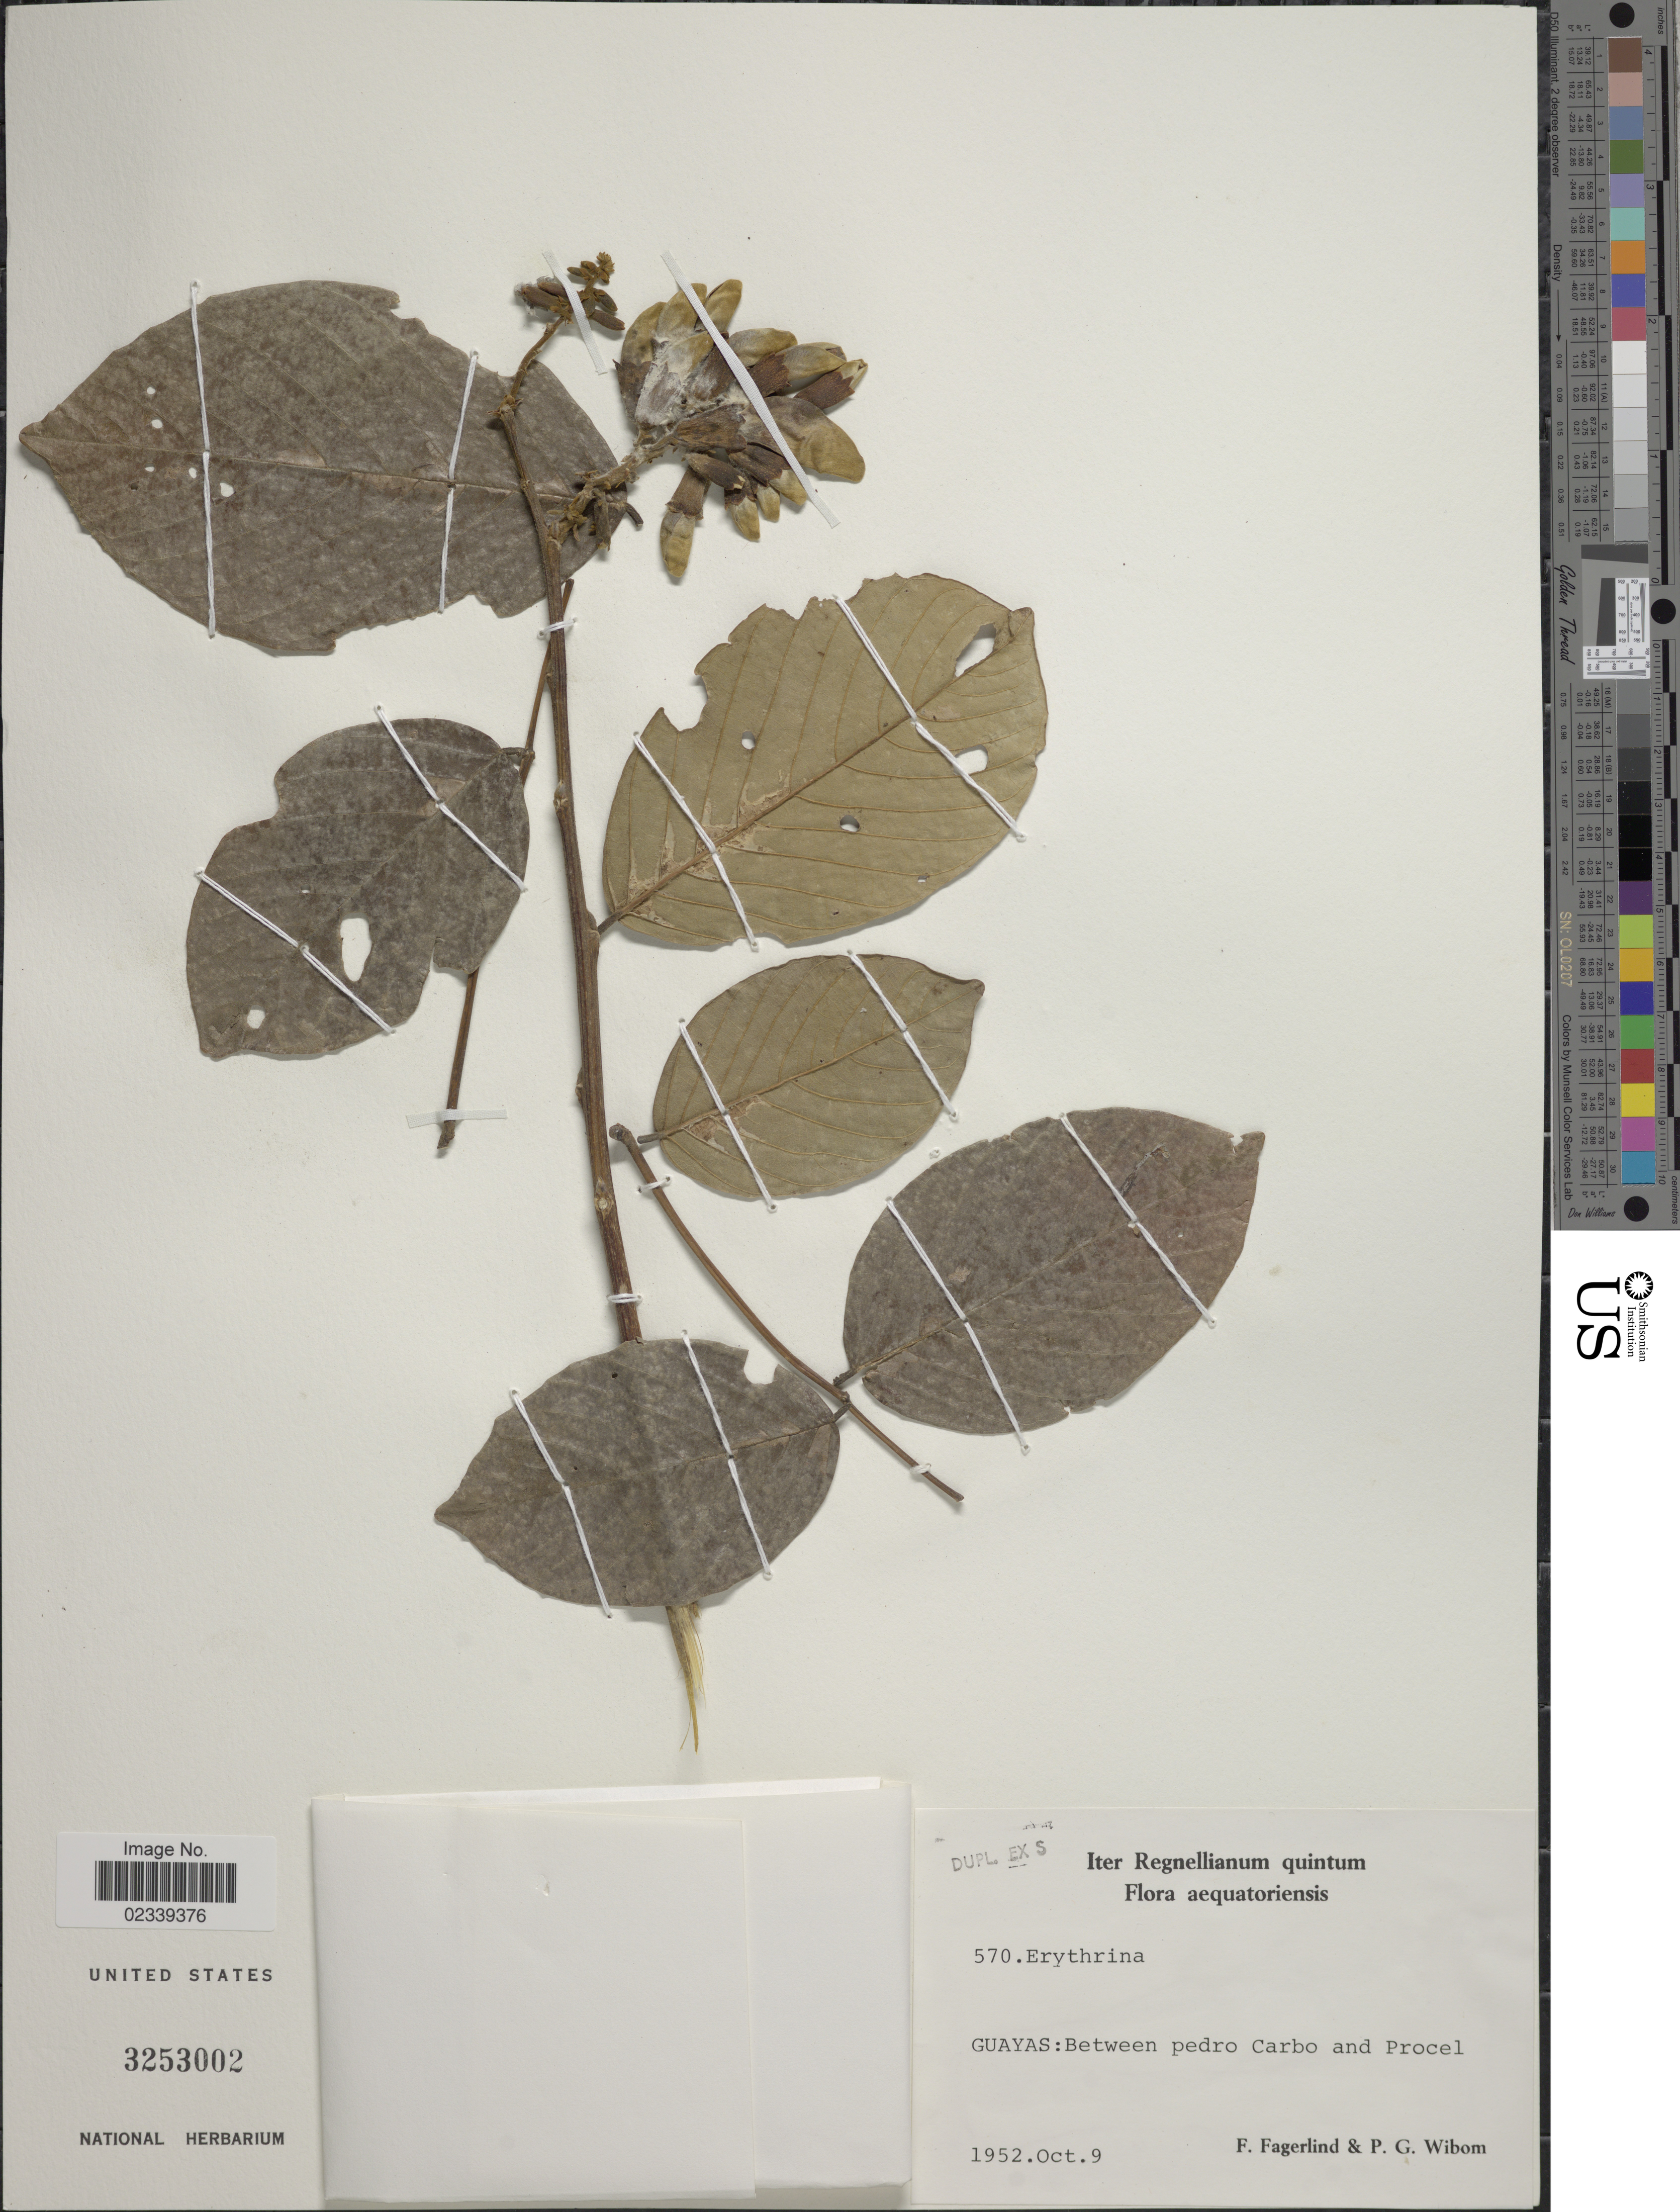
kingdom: Plantae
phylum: Tracheophyta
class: Magnoliopsida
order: Fabales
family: Fabaceae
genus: Erythrina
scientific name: Erythrina sp.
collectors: F. Fagerlind & P. Wibom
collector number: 570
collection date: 1952-10-09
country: Ecuador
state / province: Guayas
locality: Between pedro Carbo and Procel, Iter Regnellianum quintum, aequatoriensis.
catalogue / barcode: US 3253002